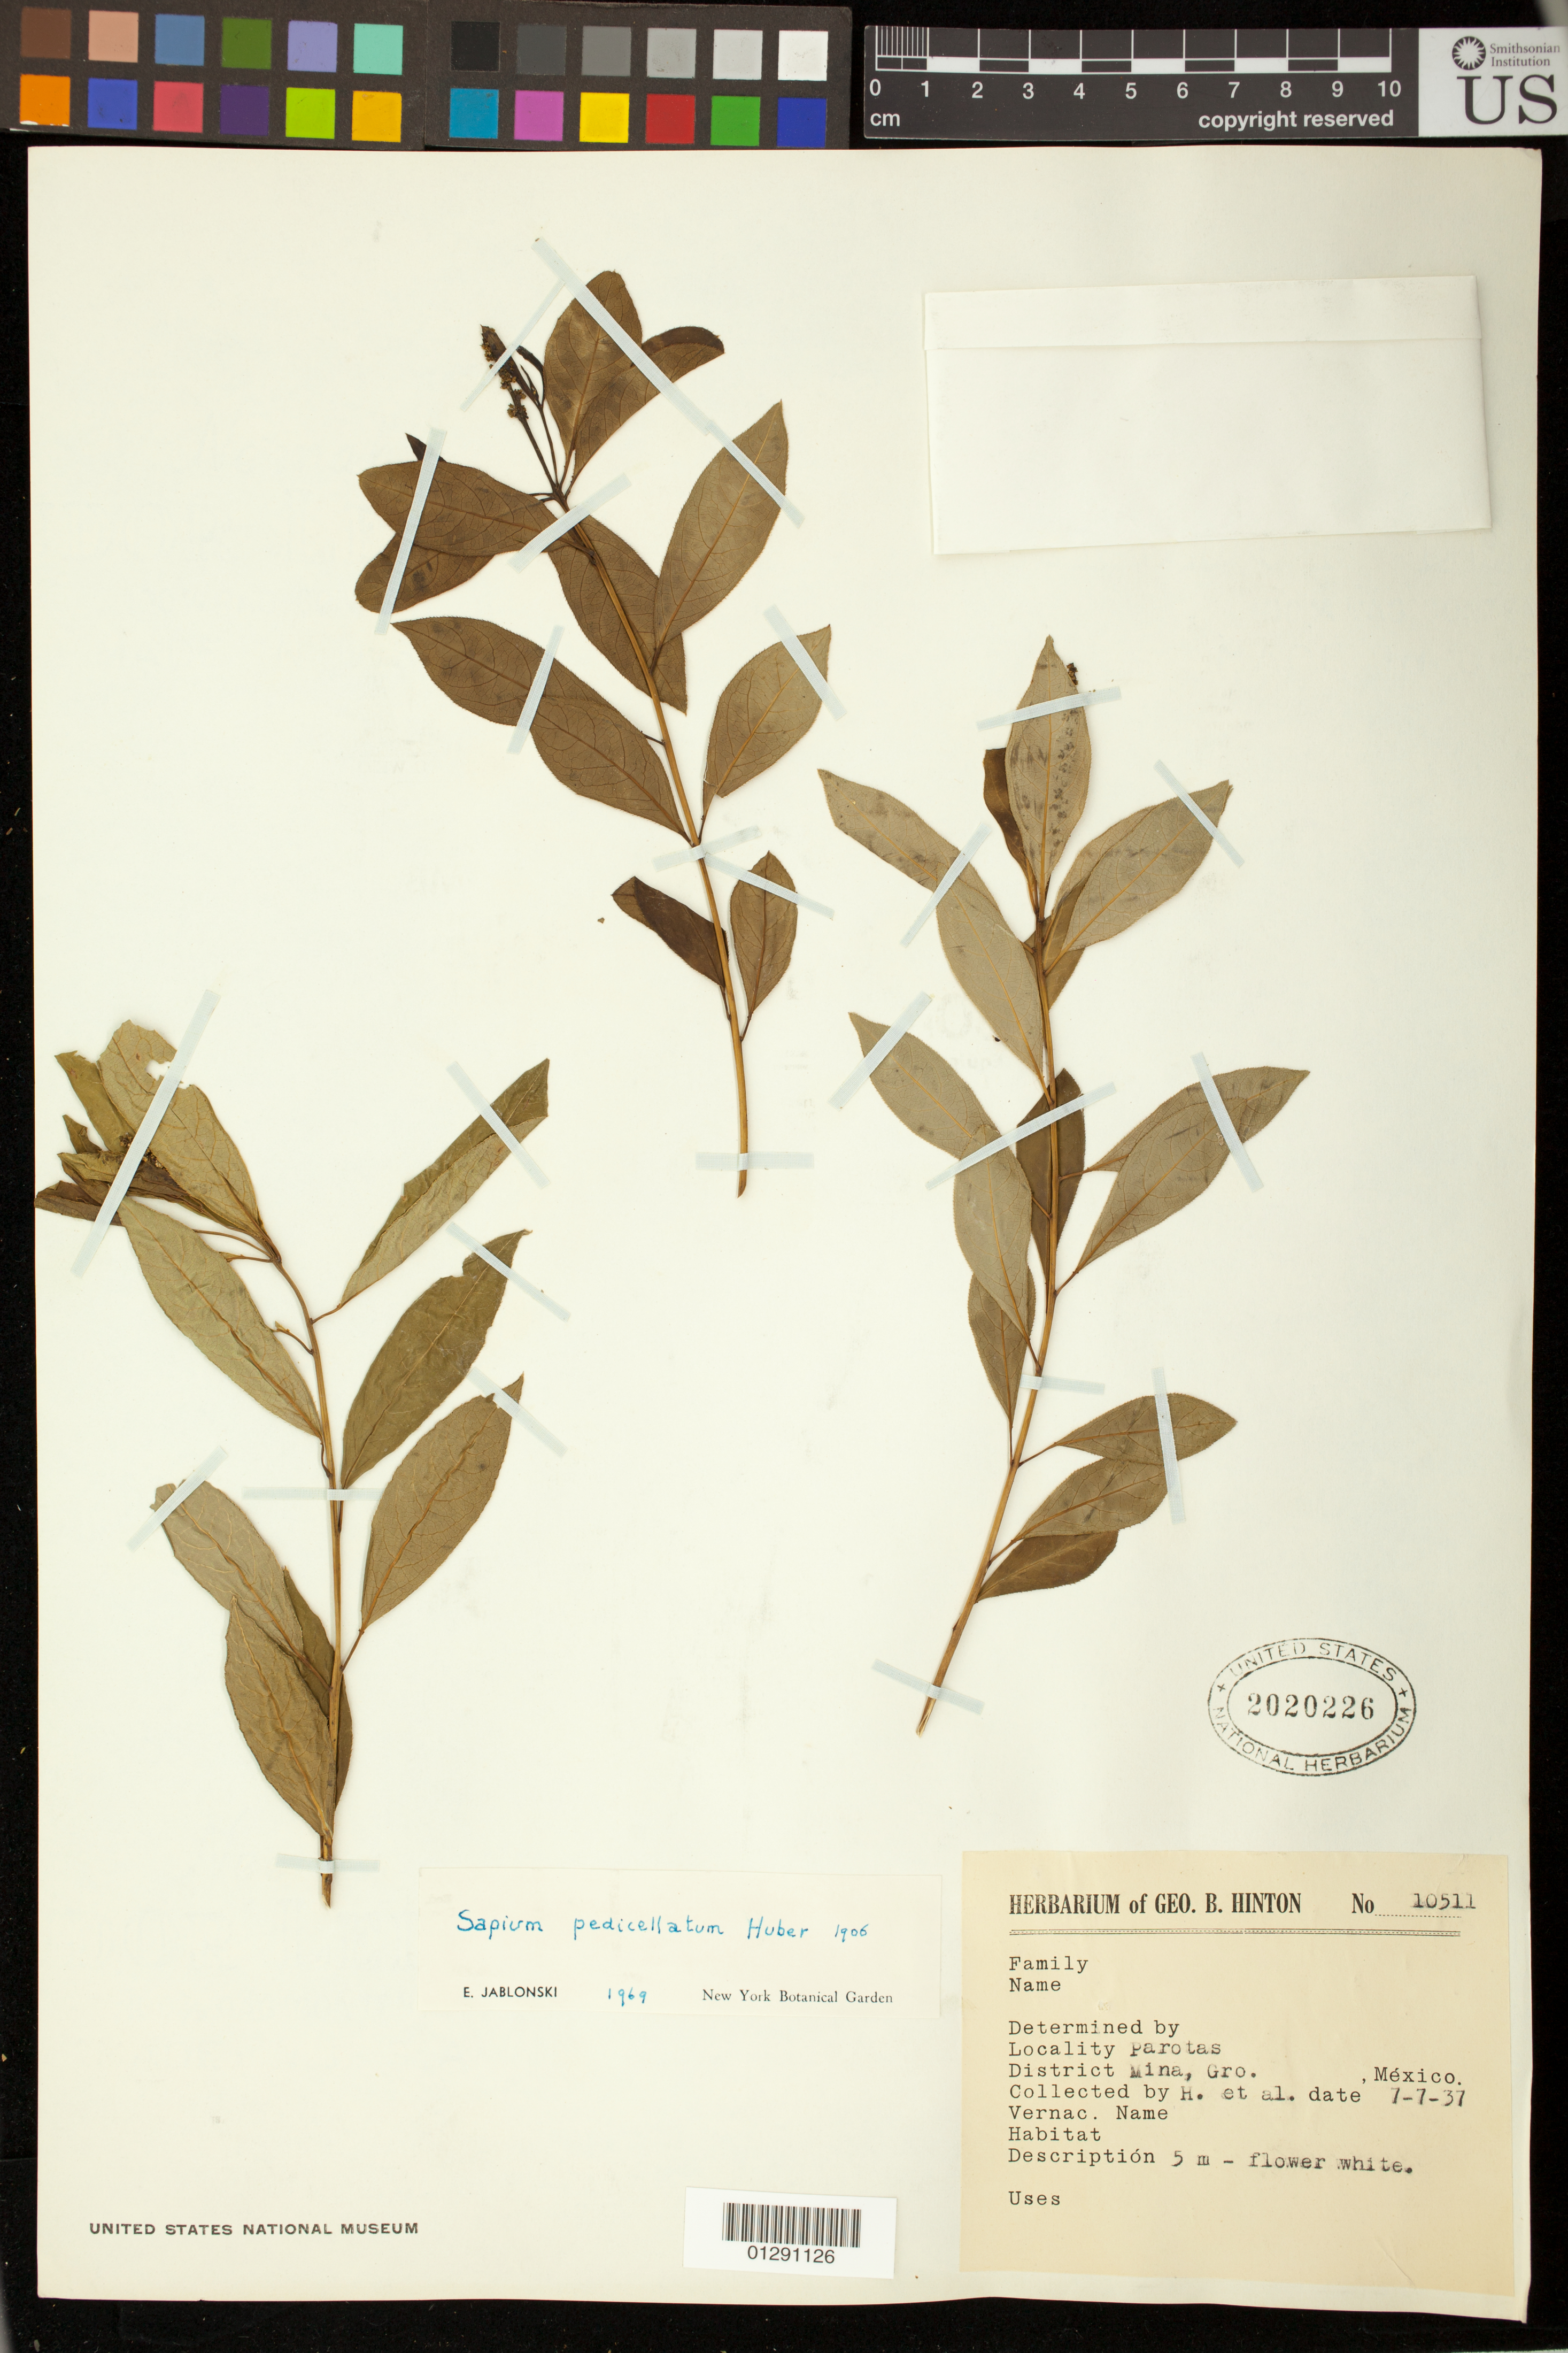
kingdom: Plantae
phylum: Tracheophyta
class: Magnoliopsida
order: Malpighiales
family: Euphorbiaceae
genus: Sapium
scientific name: Sapium pedicellatum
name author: Huber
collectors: G. B. Hinton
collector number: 10511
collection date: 1937-07-07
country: Mexico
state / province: Guerrero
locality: Mina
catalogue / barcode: US 2020226